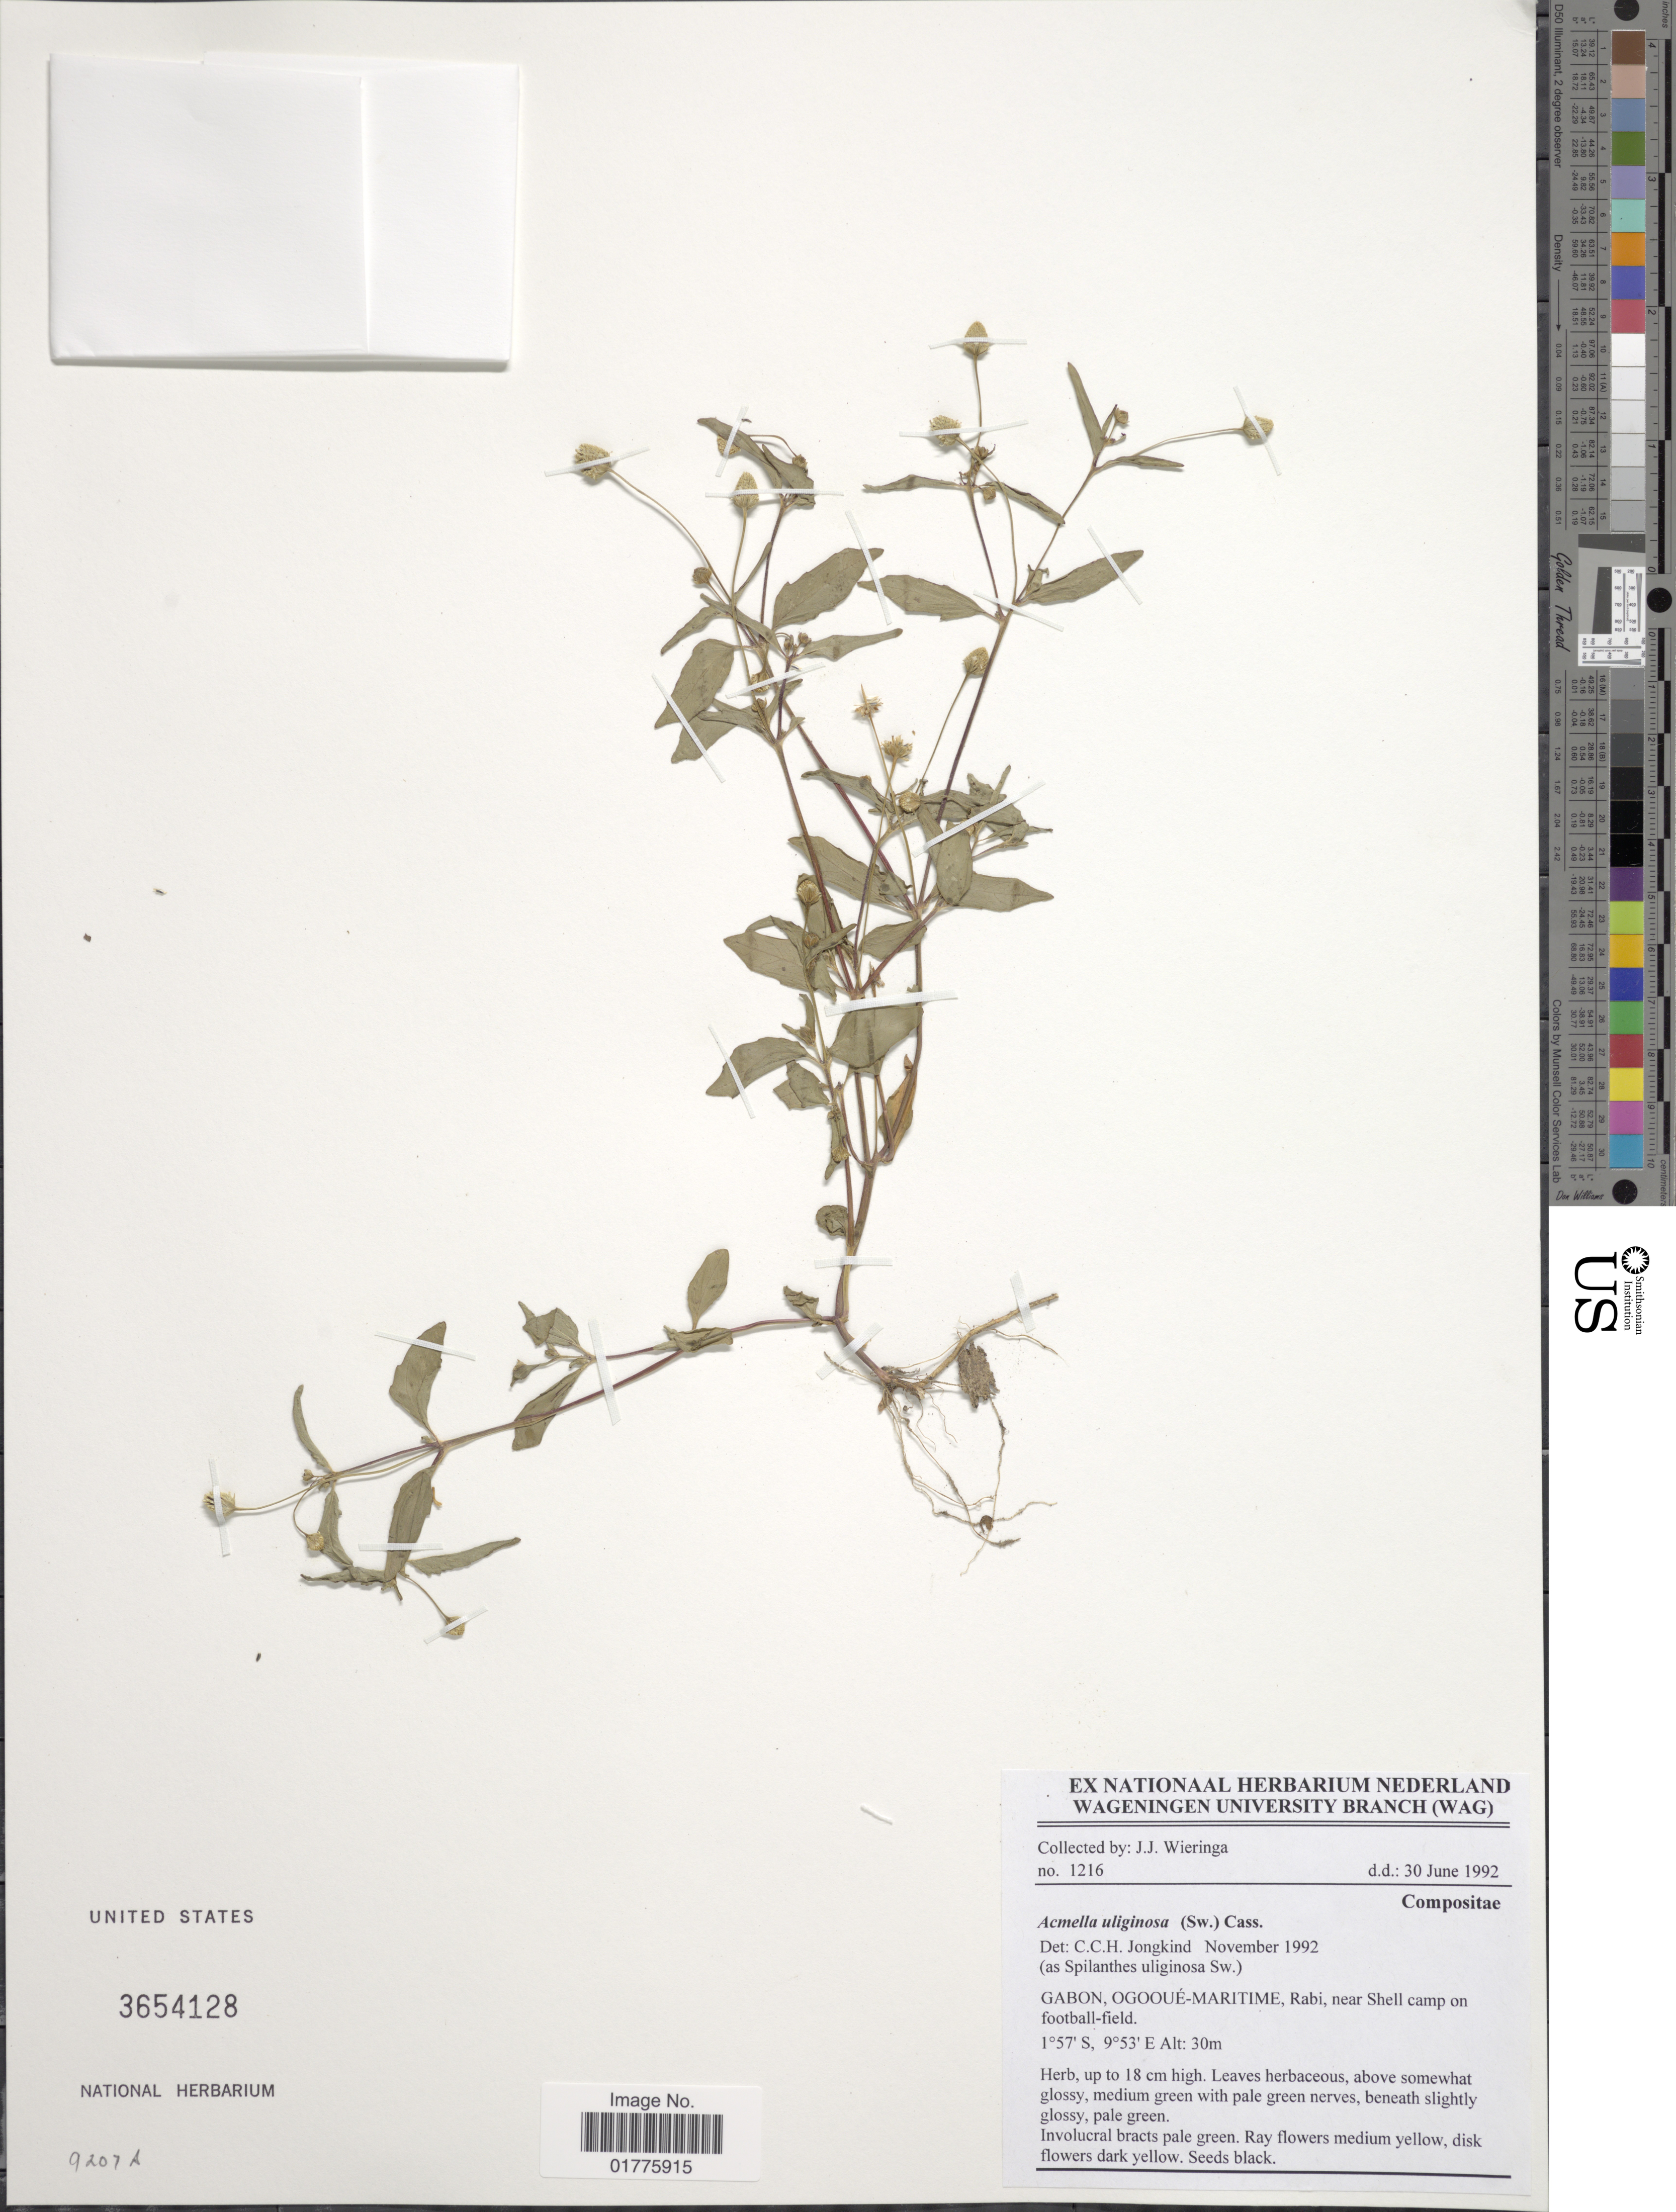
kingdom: Plantae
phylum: Tracheophyta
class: Magnoliopsida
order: Asterales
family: Asteraceae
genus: Acmella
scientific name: Acmella uliginosa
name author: (Sw.) Cass.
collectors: J. Wieringa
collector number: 1216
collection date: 1992-06-30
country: Gabon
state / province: Ogooue-Maritime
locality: Rabi, near Shell camp on football-field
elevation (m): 30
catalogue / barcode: US 3654128